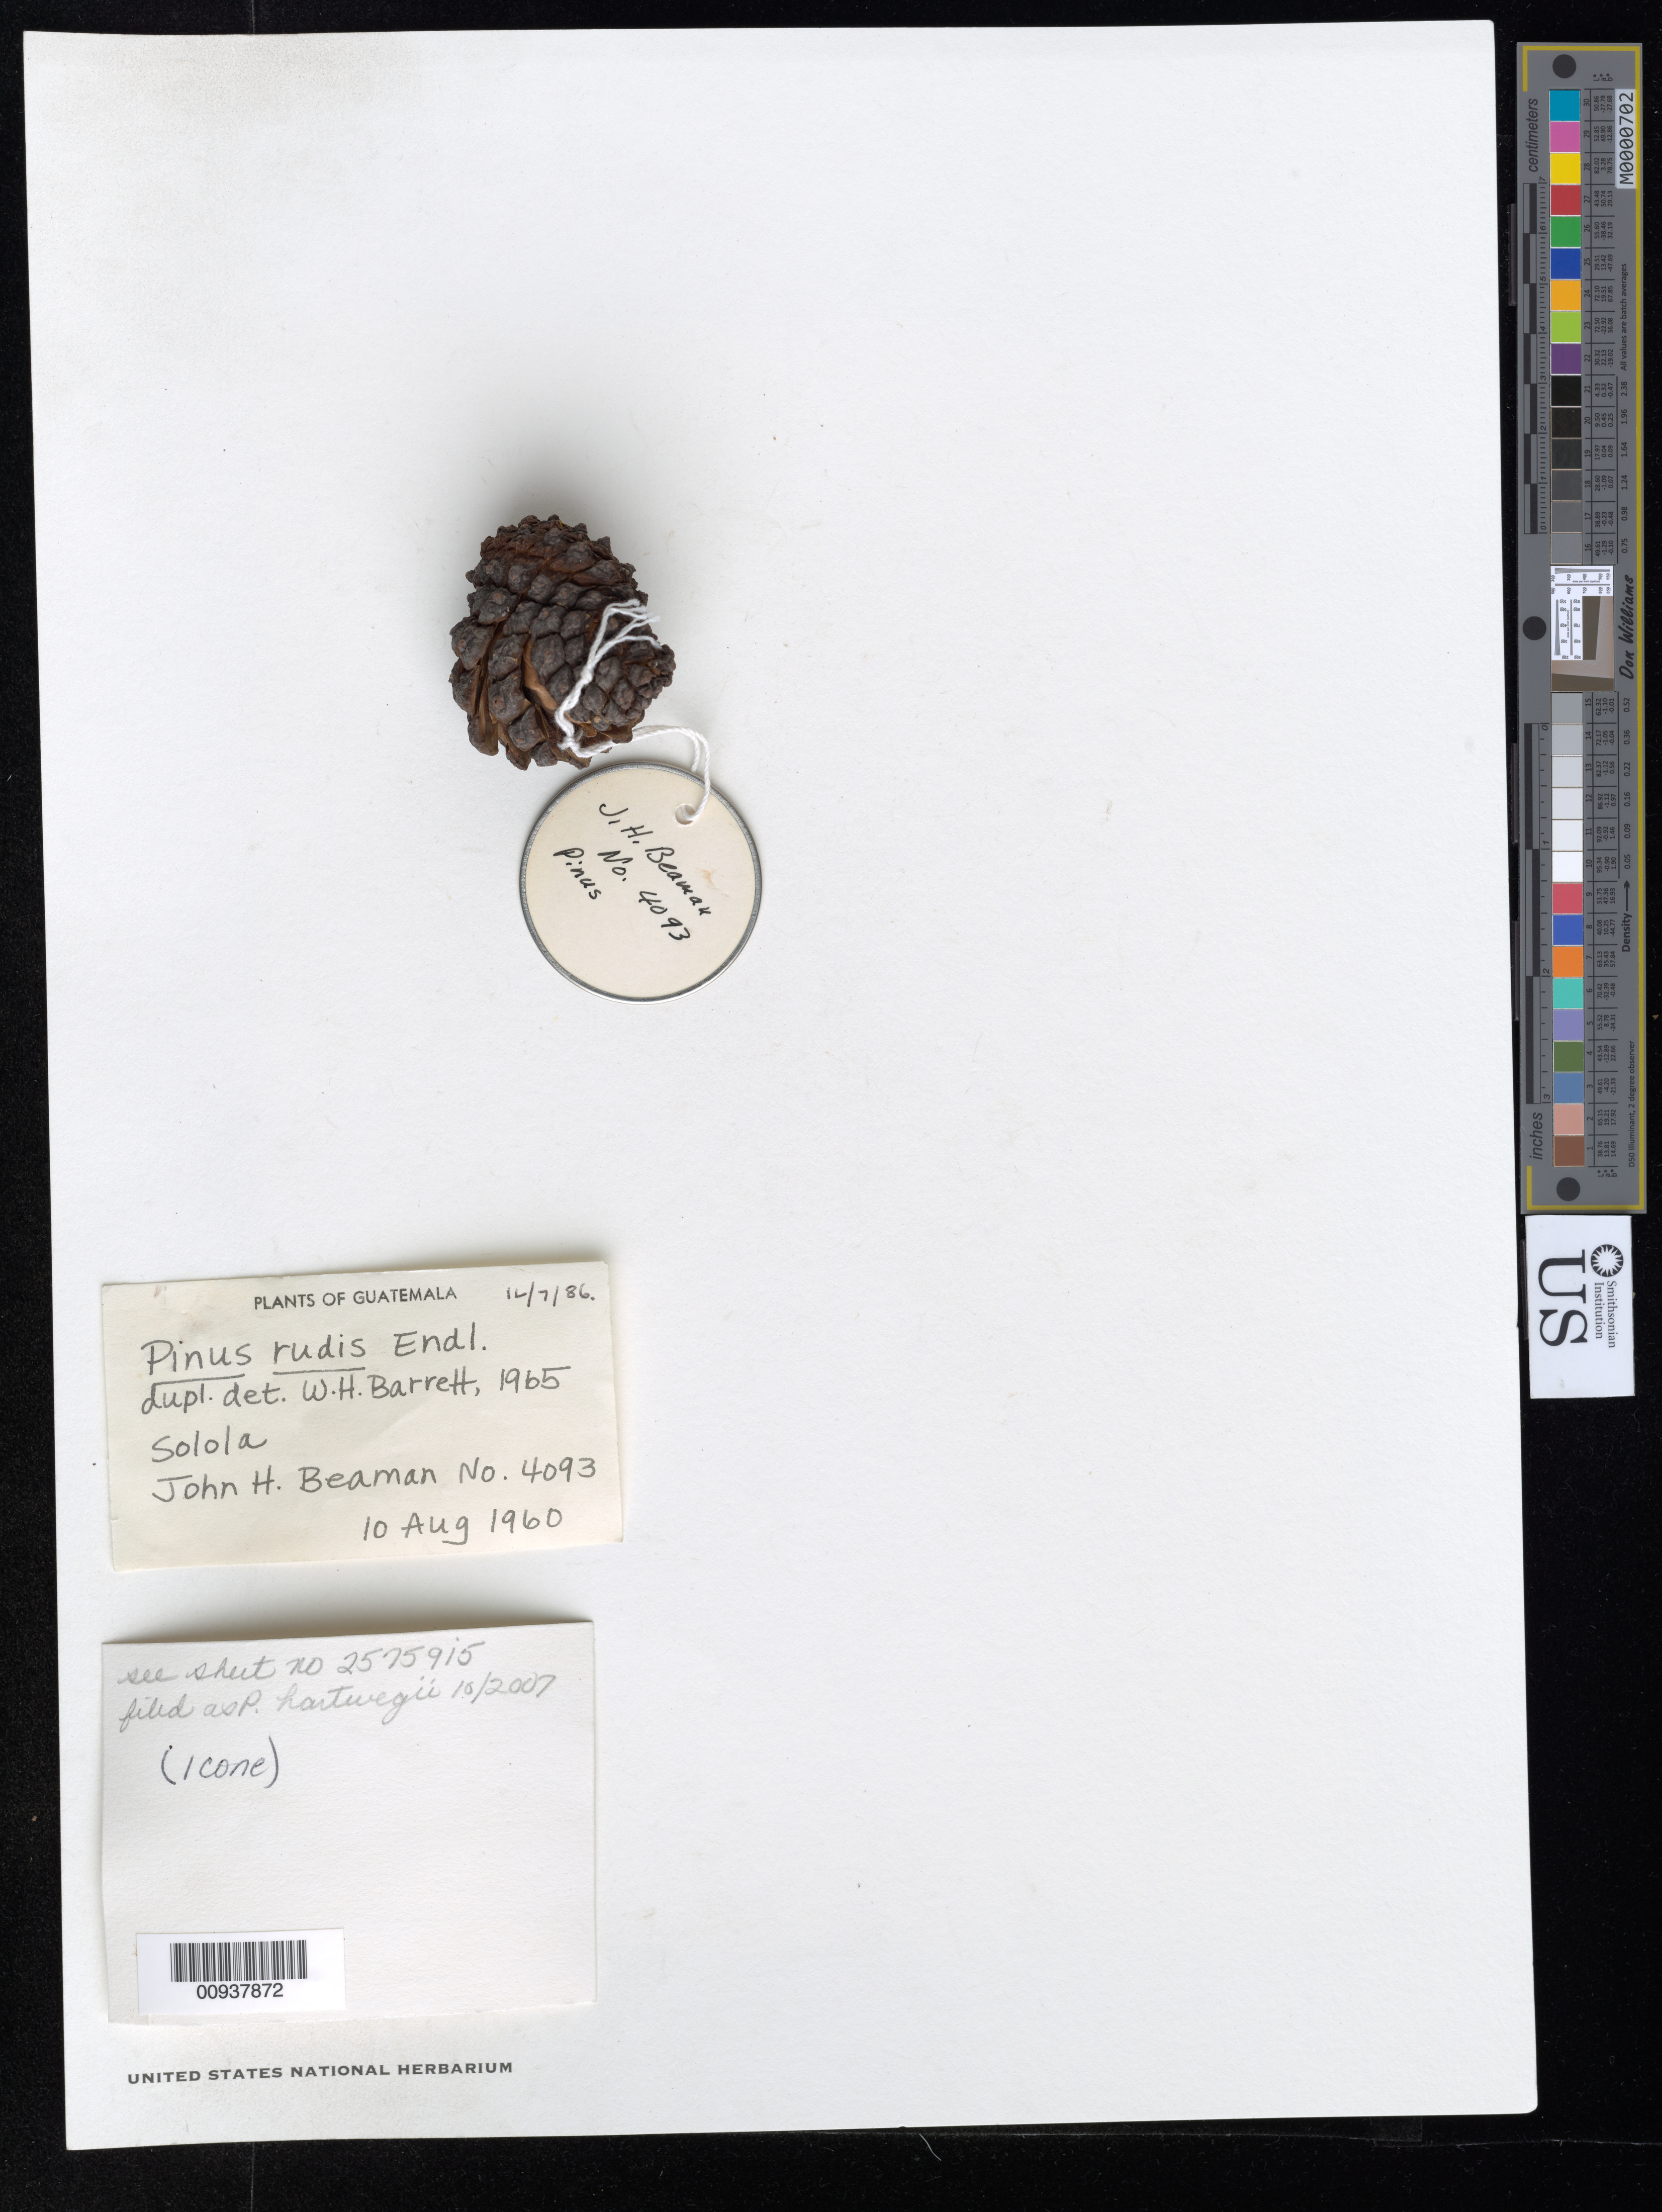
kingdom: Plantae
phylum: Tracheophyta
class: Pinopsida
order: Pinales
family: Pinaceae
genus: Pinus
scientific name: Pinus hartwegii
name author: Lindl.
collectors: J. H. Beaman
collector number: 4093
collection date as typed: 10 Aug 1960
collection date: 1960-08-10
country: Guatemala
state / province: Sololá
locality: Volcán Atitlan; on north side of mountain just below timberline.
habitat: North side of mountain just below timberline. The dominant species, forming a fairly dense forest of small trees.